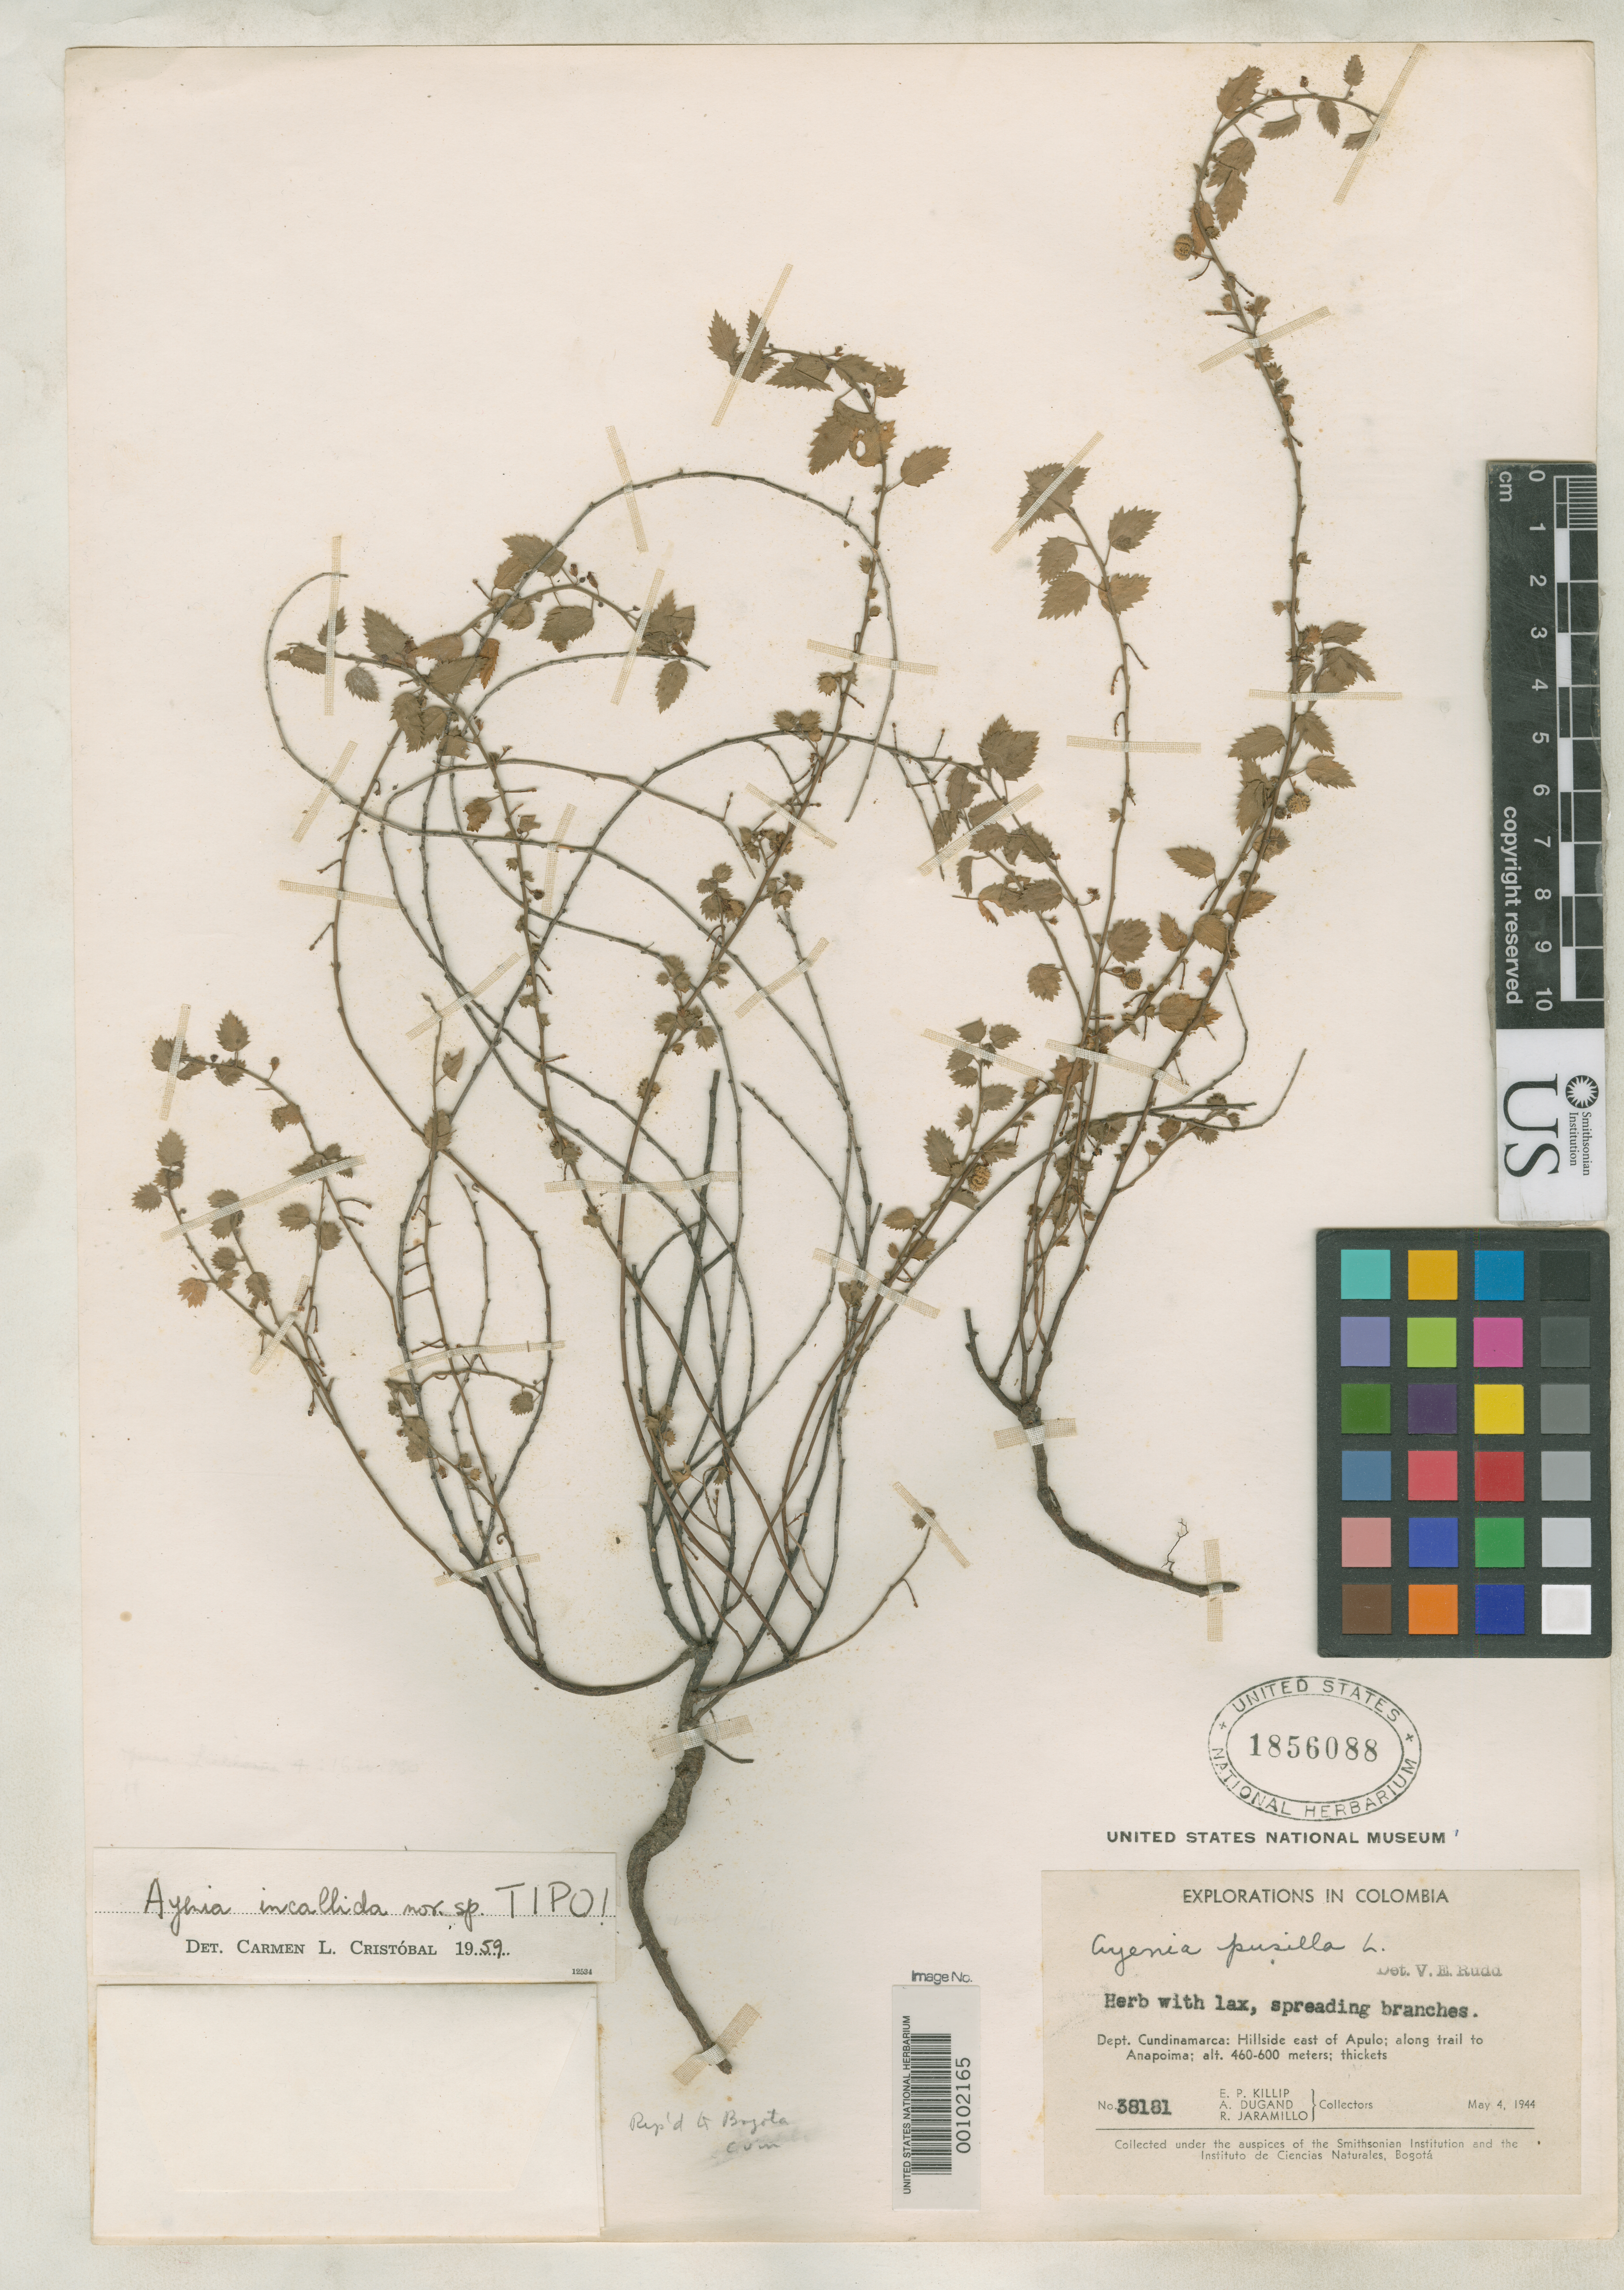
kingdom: Plantae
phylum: Tracheophyta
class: Magnoliopsida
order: Malvales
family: Malvaceae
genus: Ayenia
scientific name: Ayenia incallida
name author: Cristóbal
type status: Holotype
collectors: E. P. Killip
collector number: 38181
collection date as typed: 04 May 1944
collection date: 1944-05-04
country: Colombia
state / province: Cundinamarca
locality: Apulo.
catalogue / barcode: US 1856088